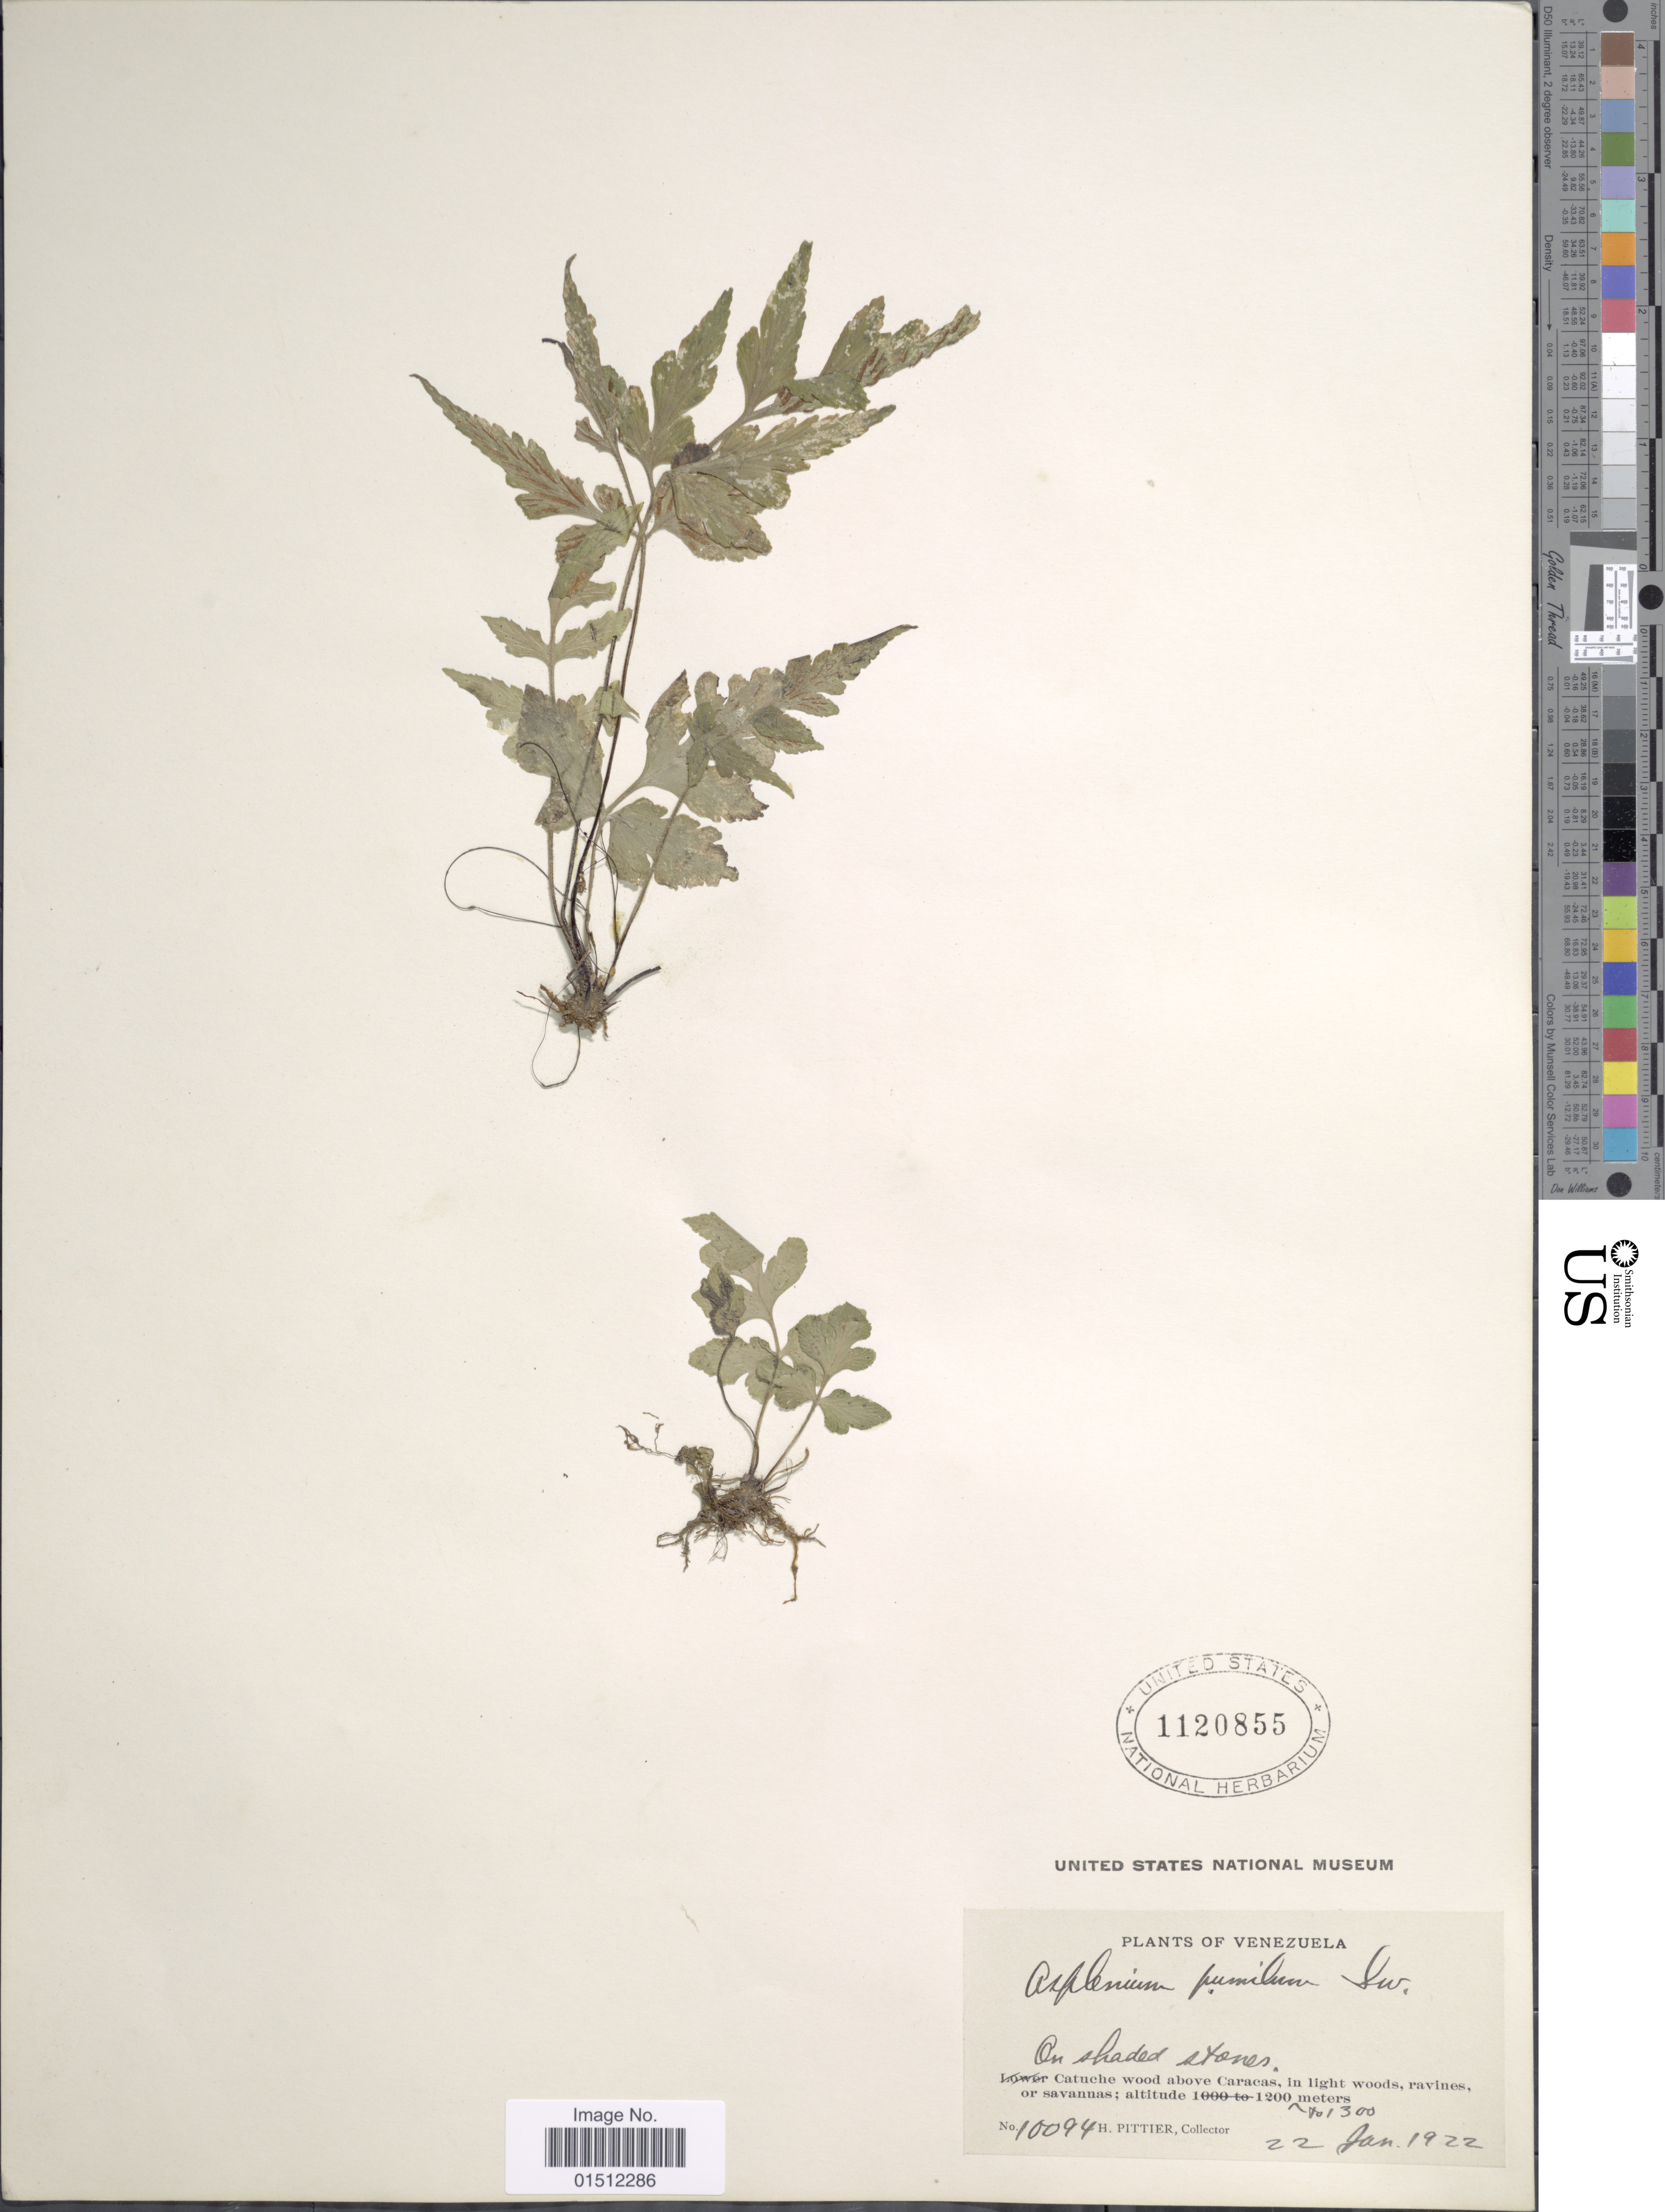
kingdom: Plantae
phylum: Tracheophyta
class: Polypodiopsida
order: Polypodiales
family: Aspleniaceae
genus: Asplenium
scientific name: Asplenium pumilum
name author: Sw.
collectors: H. F. Pittier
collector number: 10094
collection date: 1922-01-22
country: Venezuela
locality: On shaded stones, Catuche wood above Caracas, in light woods, ravines or savannas.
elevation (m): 1200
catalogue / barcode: US 1120855